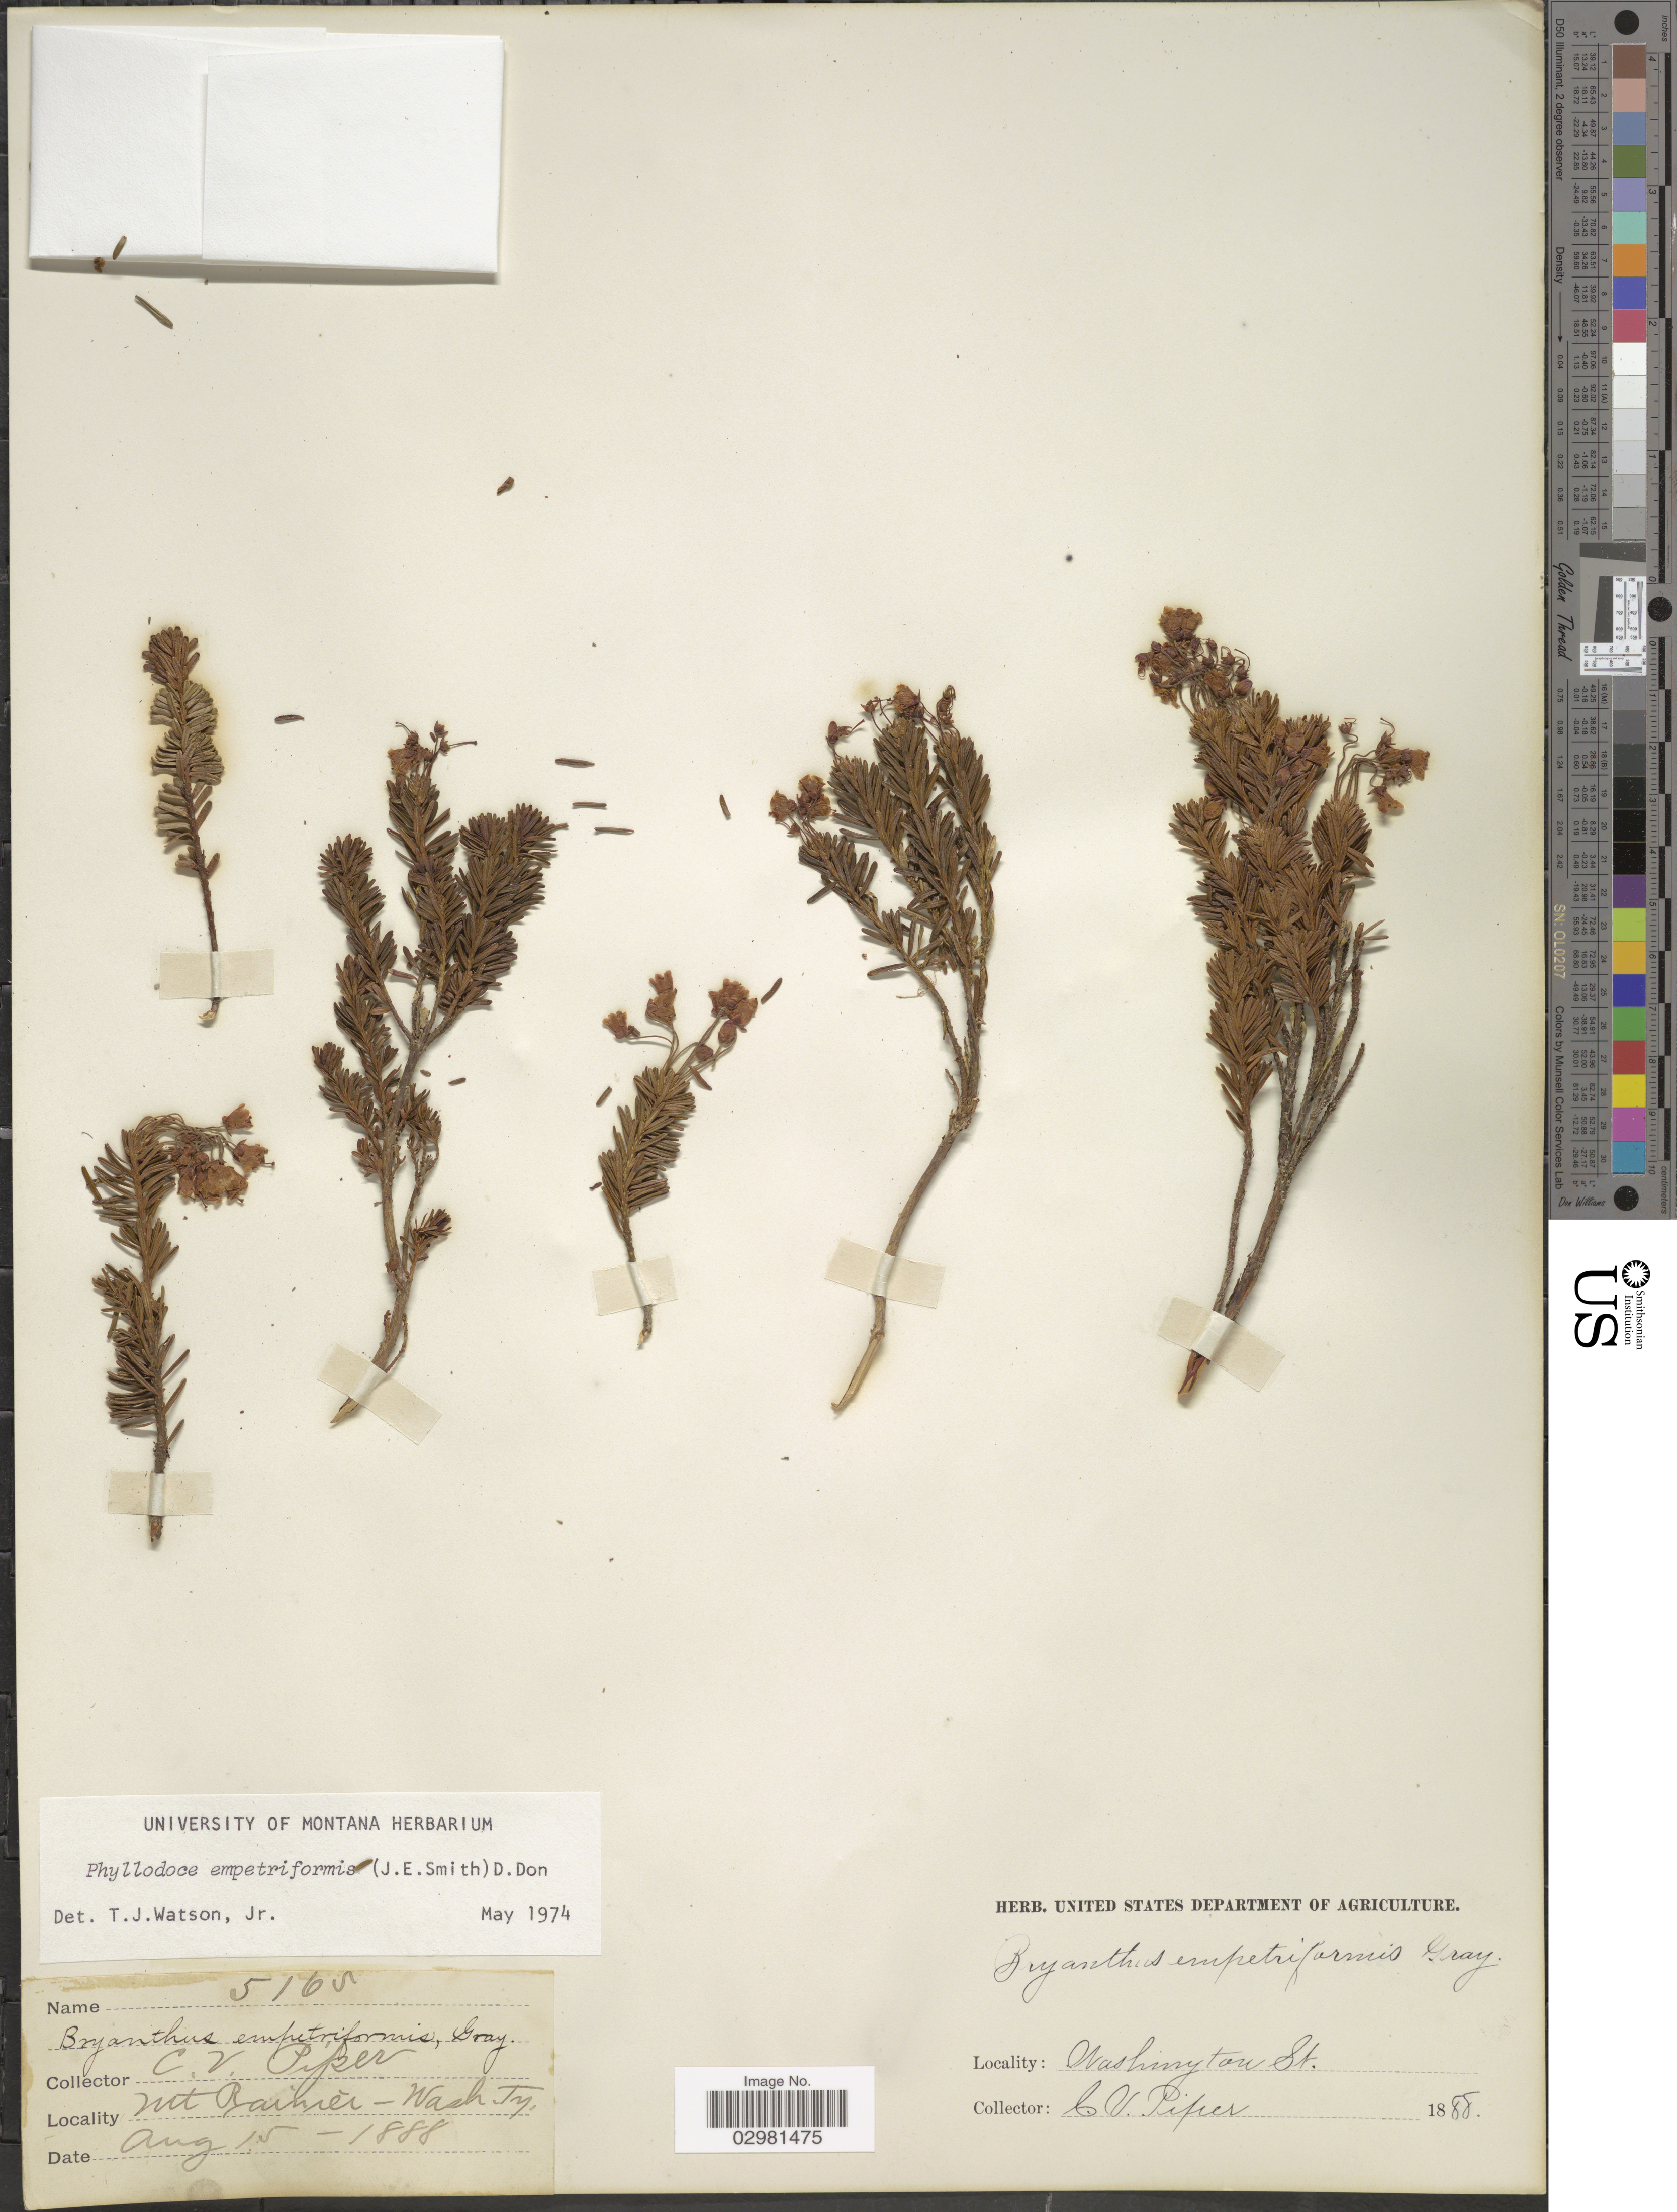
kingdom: Plantae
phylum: Tracheophyta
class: Magnoliopsida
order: Ericales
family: Ericaceae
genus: Phyllodoce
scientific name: Phyllodoce empetiformis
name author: (Small) D. Don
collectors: C. V. Piper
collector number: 5165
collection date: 1888-08-15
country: United States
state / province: Washington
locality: Mt. Rainier - Wash. Ty.